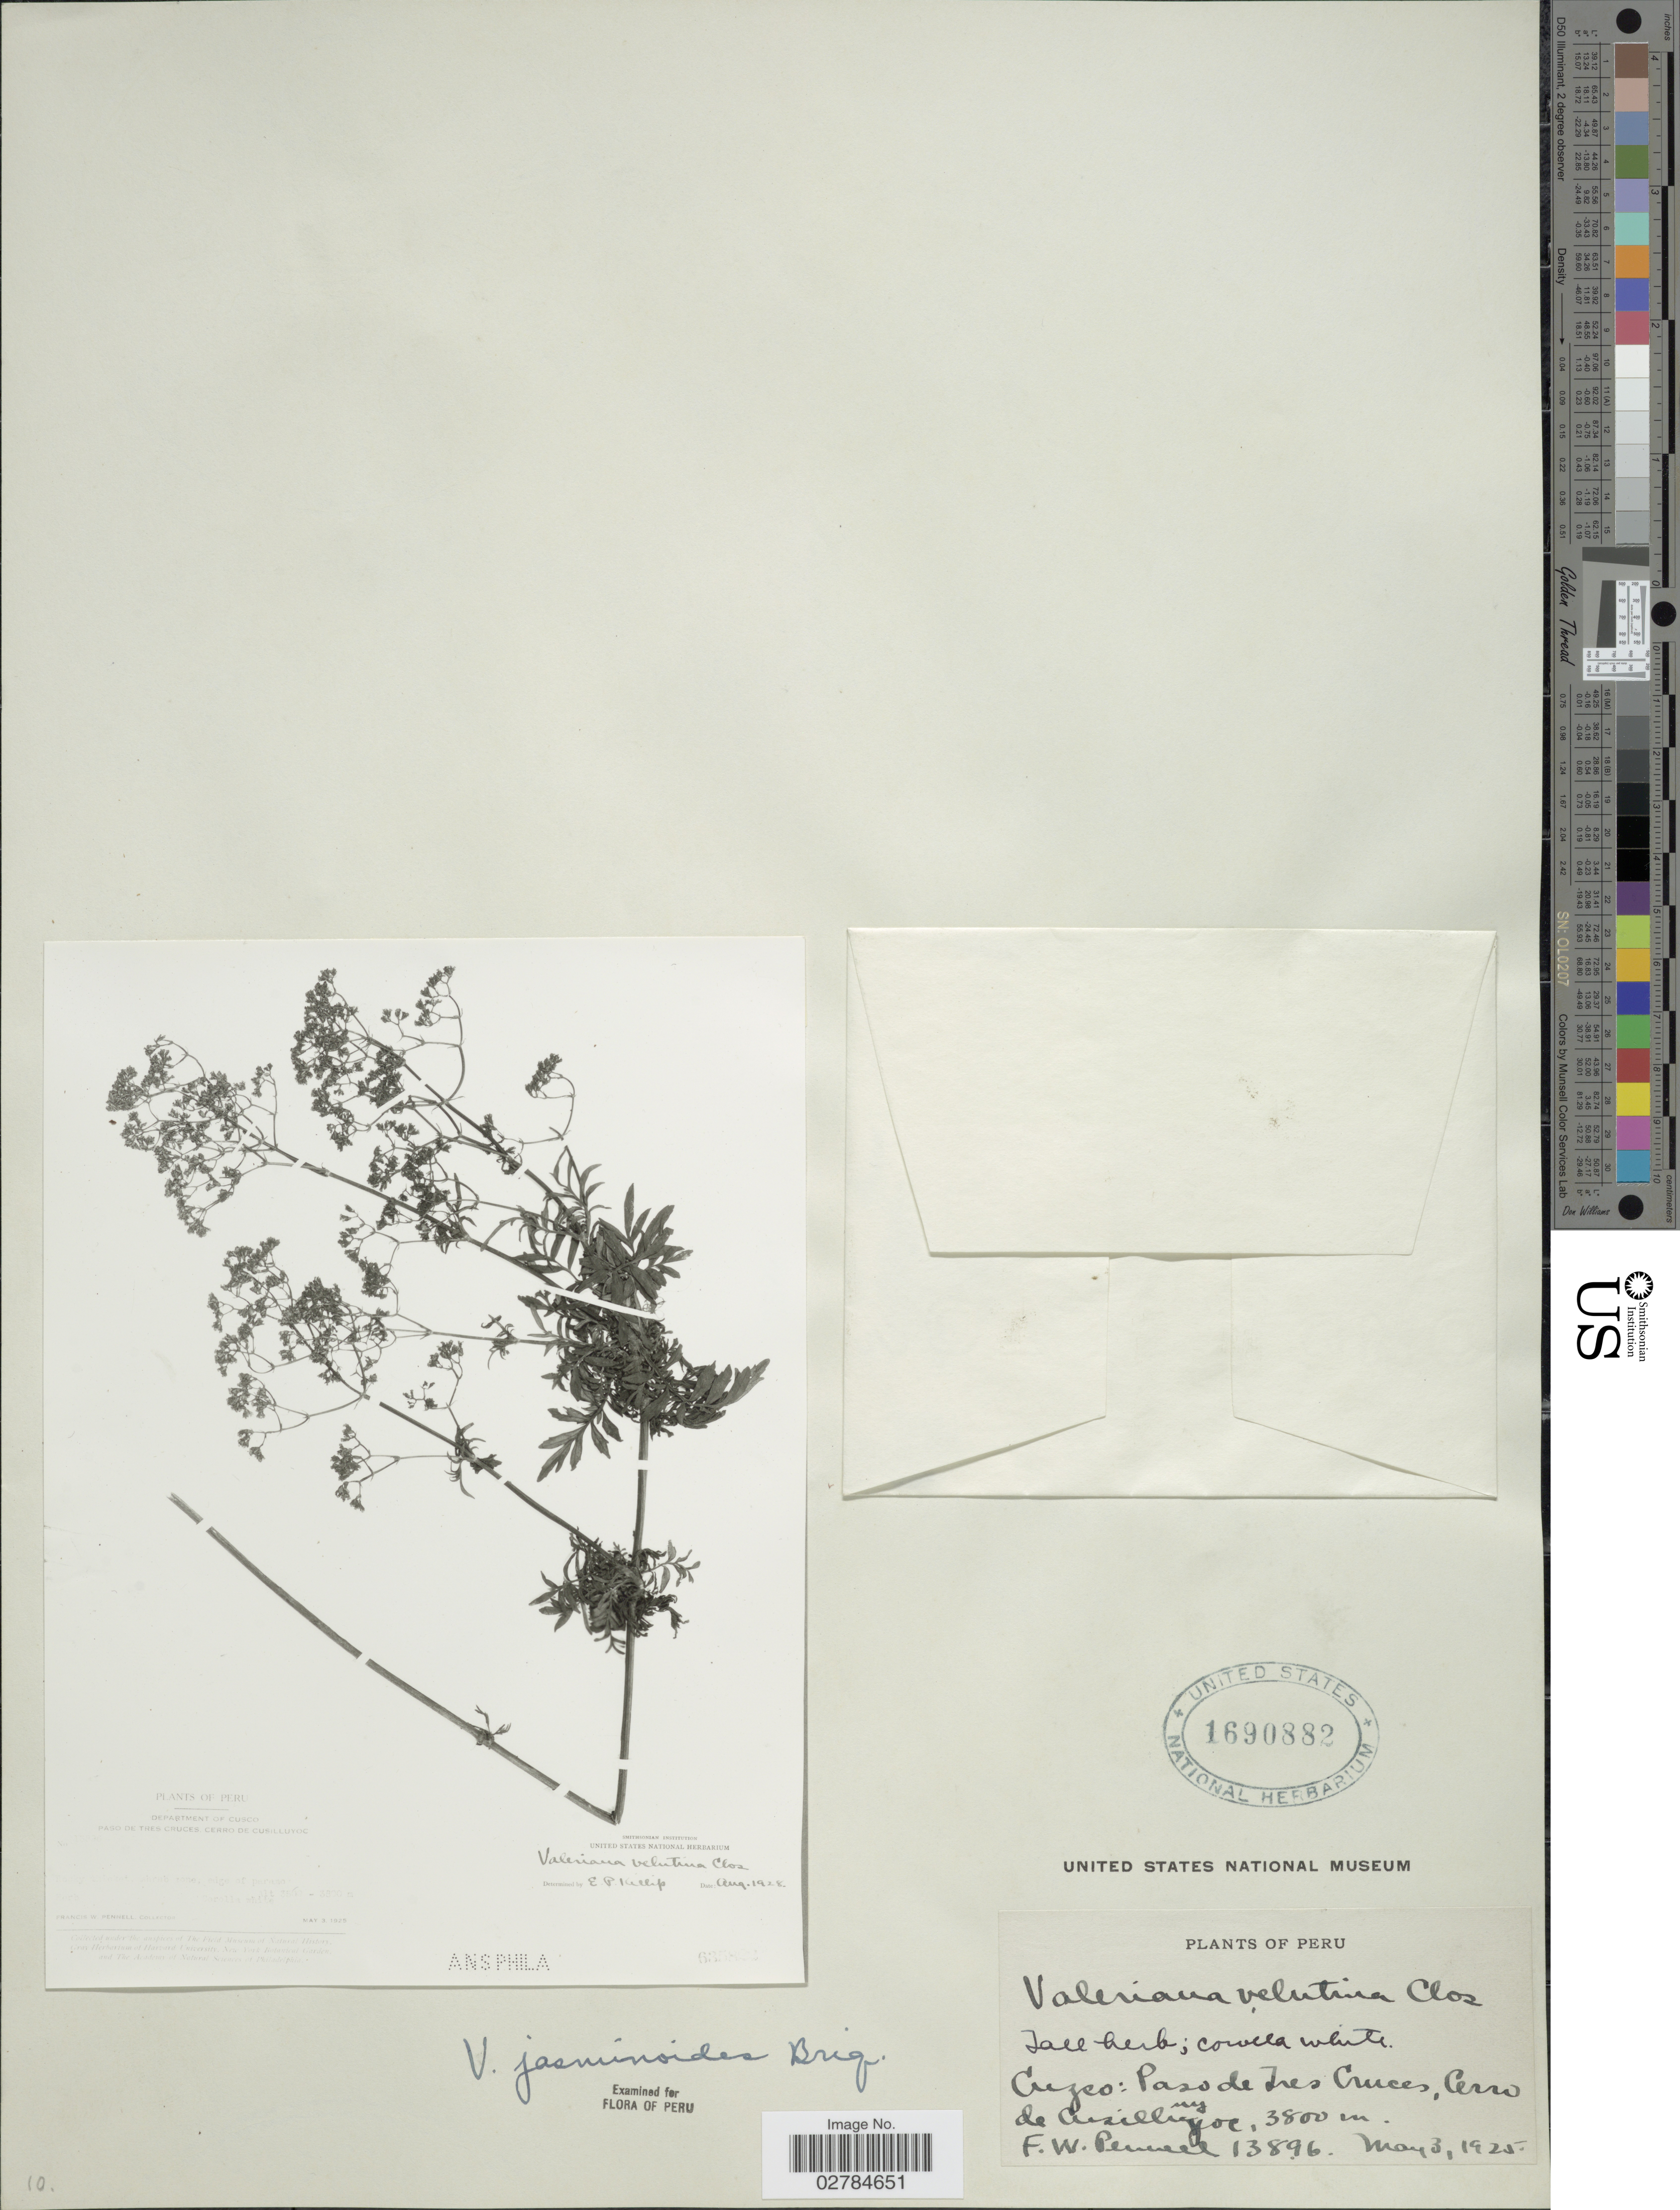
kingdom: Plantae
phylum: Tracheophyta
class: Magnoliopsida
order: Dipsacales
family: Caprifoliaceae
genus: Valeriana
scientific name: Valeriana jasminoides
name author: Briq.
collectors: F. W. Pennell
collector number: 13896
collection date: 1925-05-03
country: Peru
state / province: Cusco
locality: Cuzco: Paso de Tres Cruces, Cerro de Cusilluyoc.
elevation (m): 3800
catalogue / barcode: US 1690882